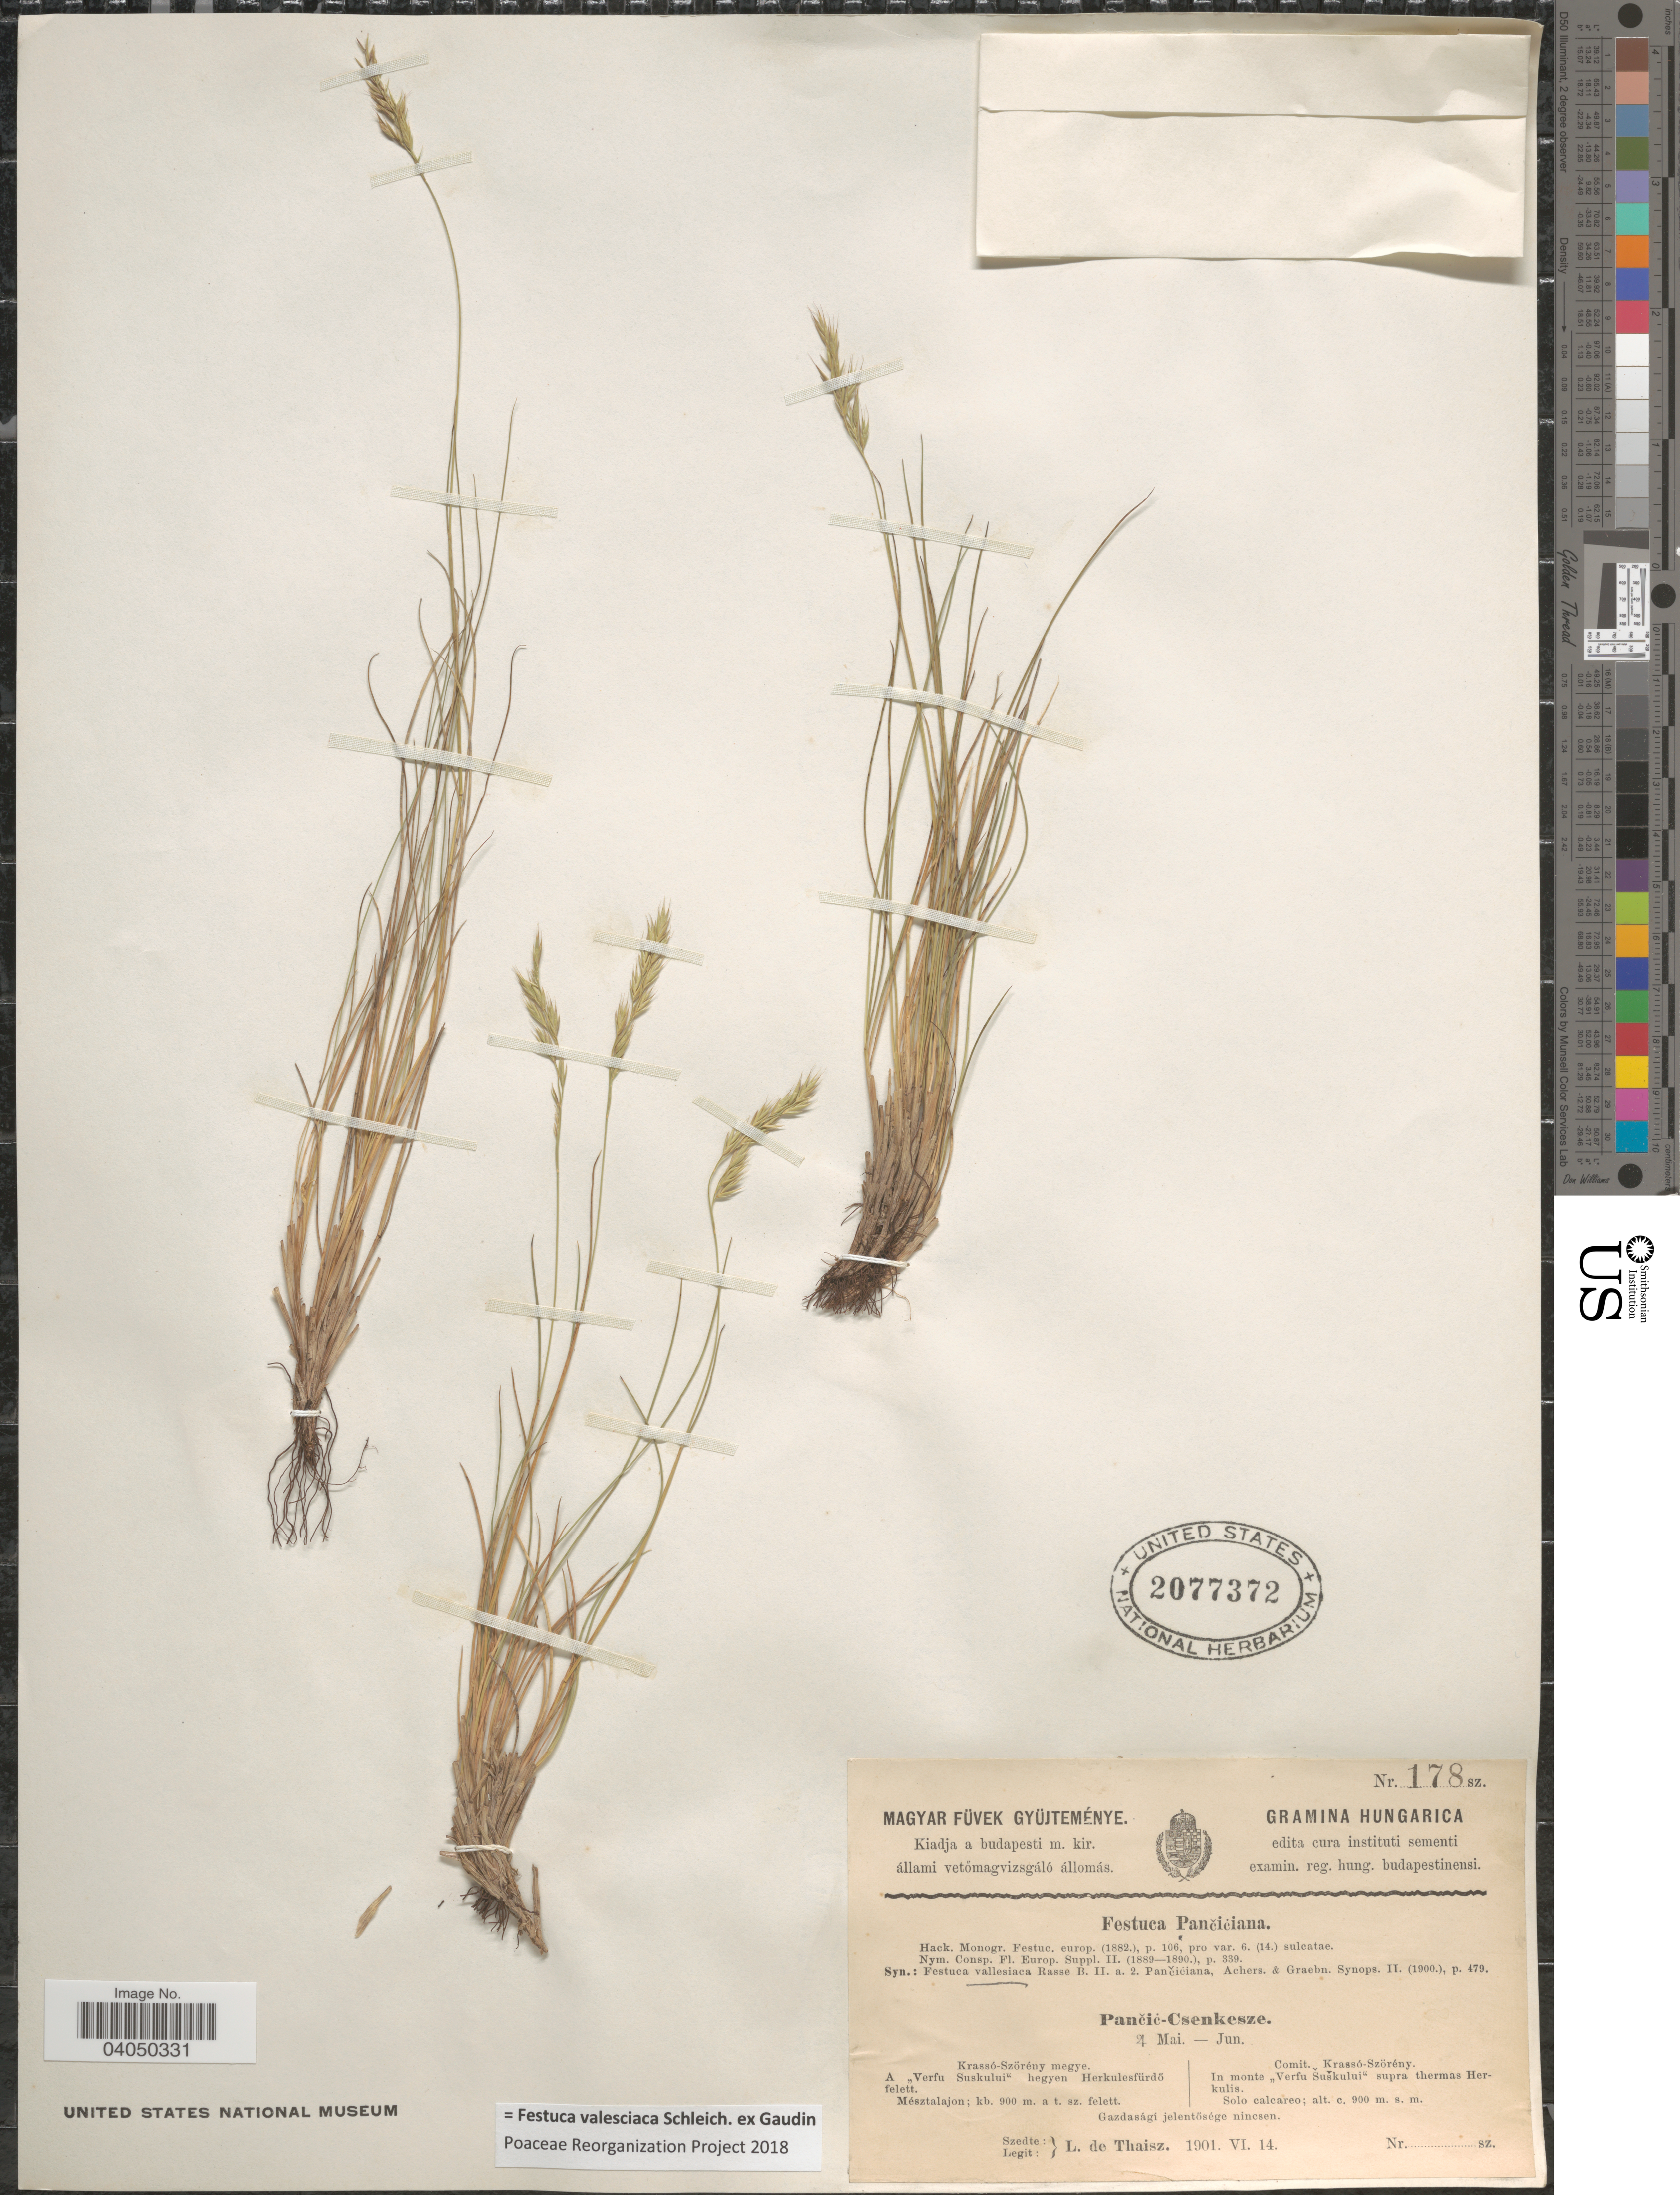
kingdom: Plantae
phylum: Tracheophyta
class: Liliopsida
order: Poales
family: Poaceae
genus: Festuca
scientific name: Festuca valesiaca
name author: Schleich. ex Gaudin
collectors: L. Thaisz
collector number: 178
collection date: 1901-06-14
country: Romania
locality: Comit. Krassó-Szörény. In monte "Verfu Suškului" supra thermas Herkulis. Solo calcareo.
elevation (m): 900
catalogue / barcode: US 2077372